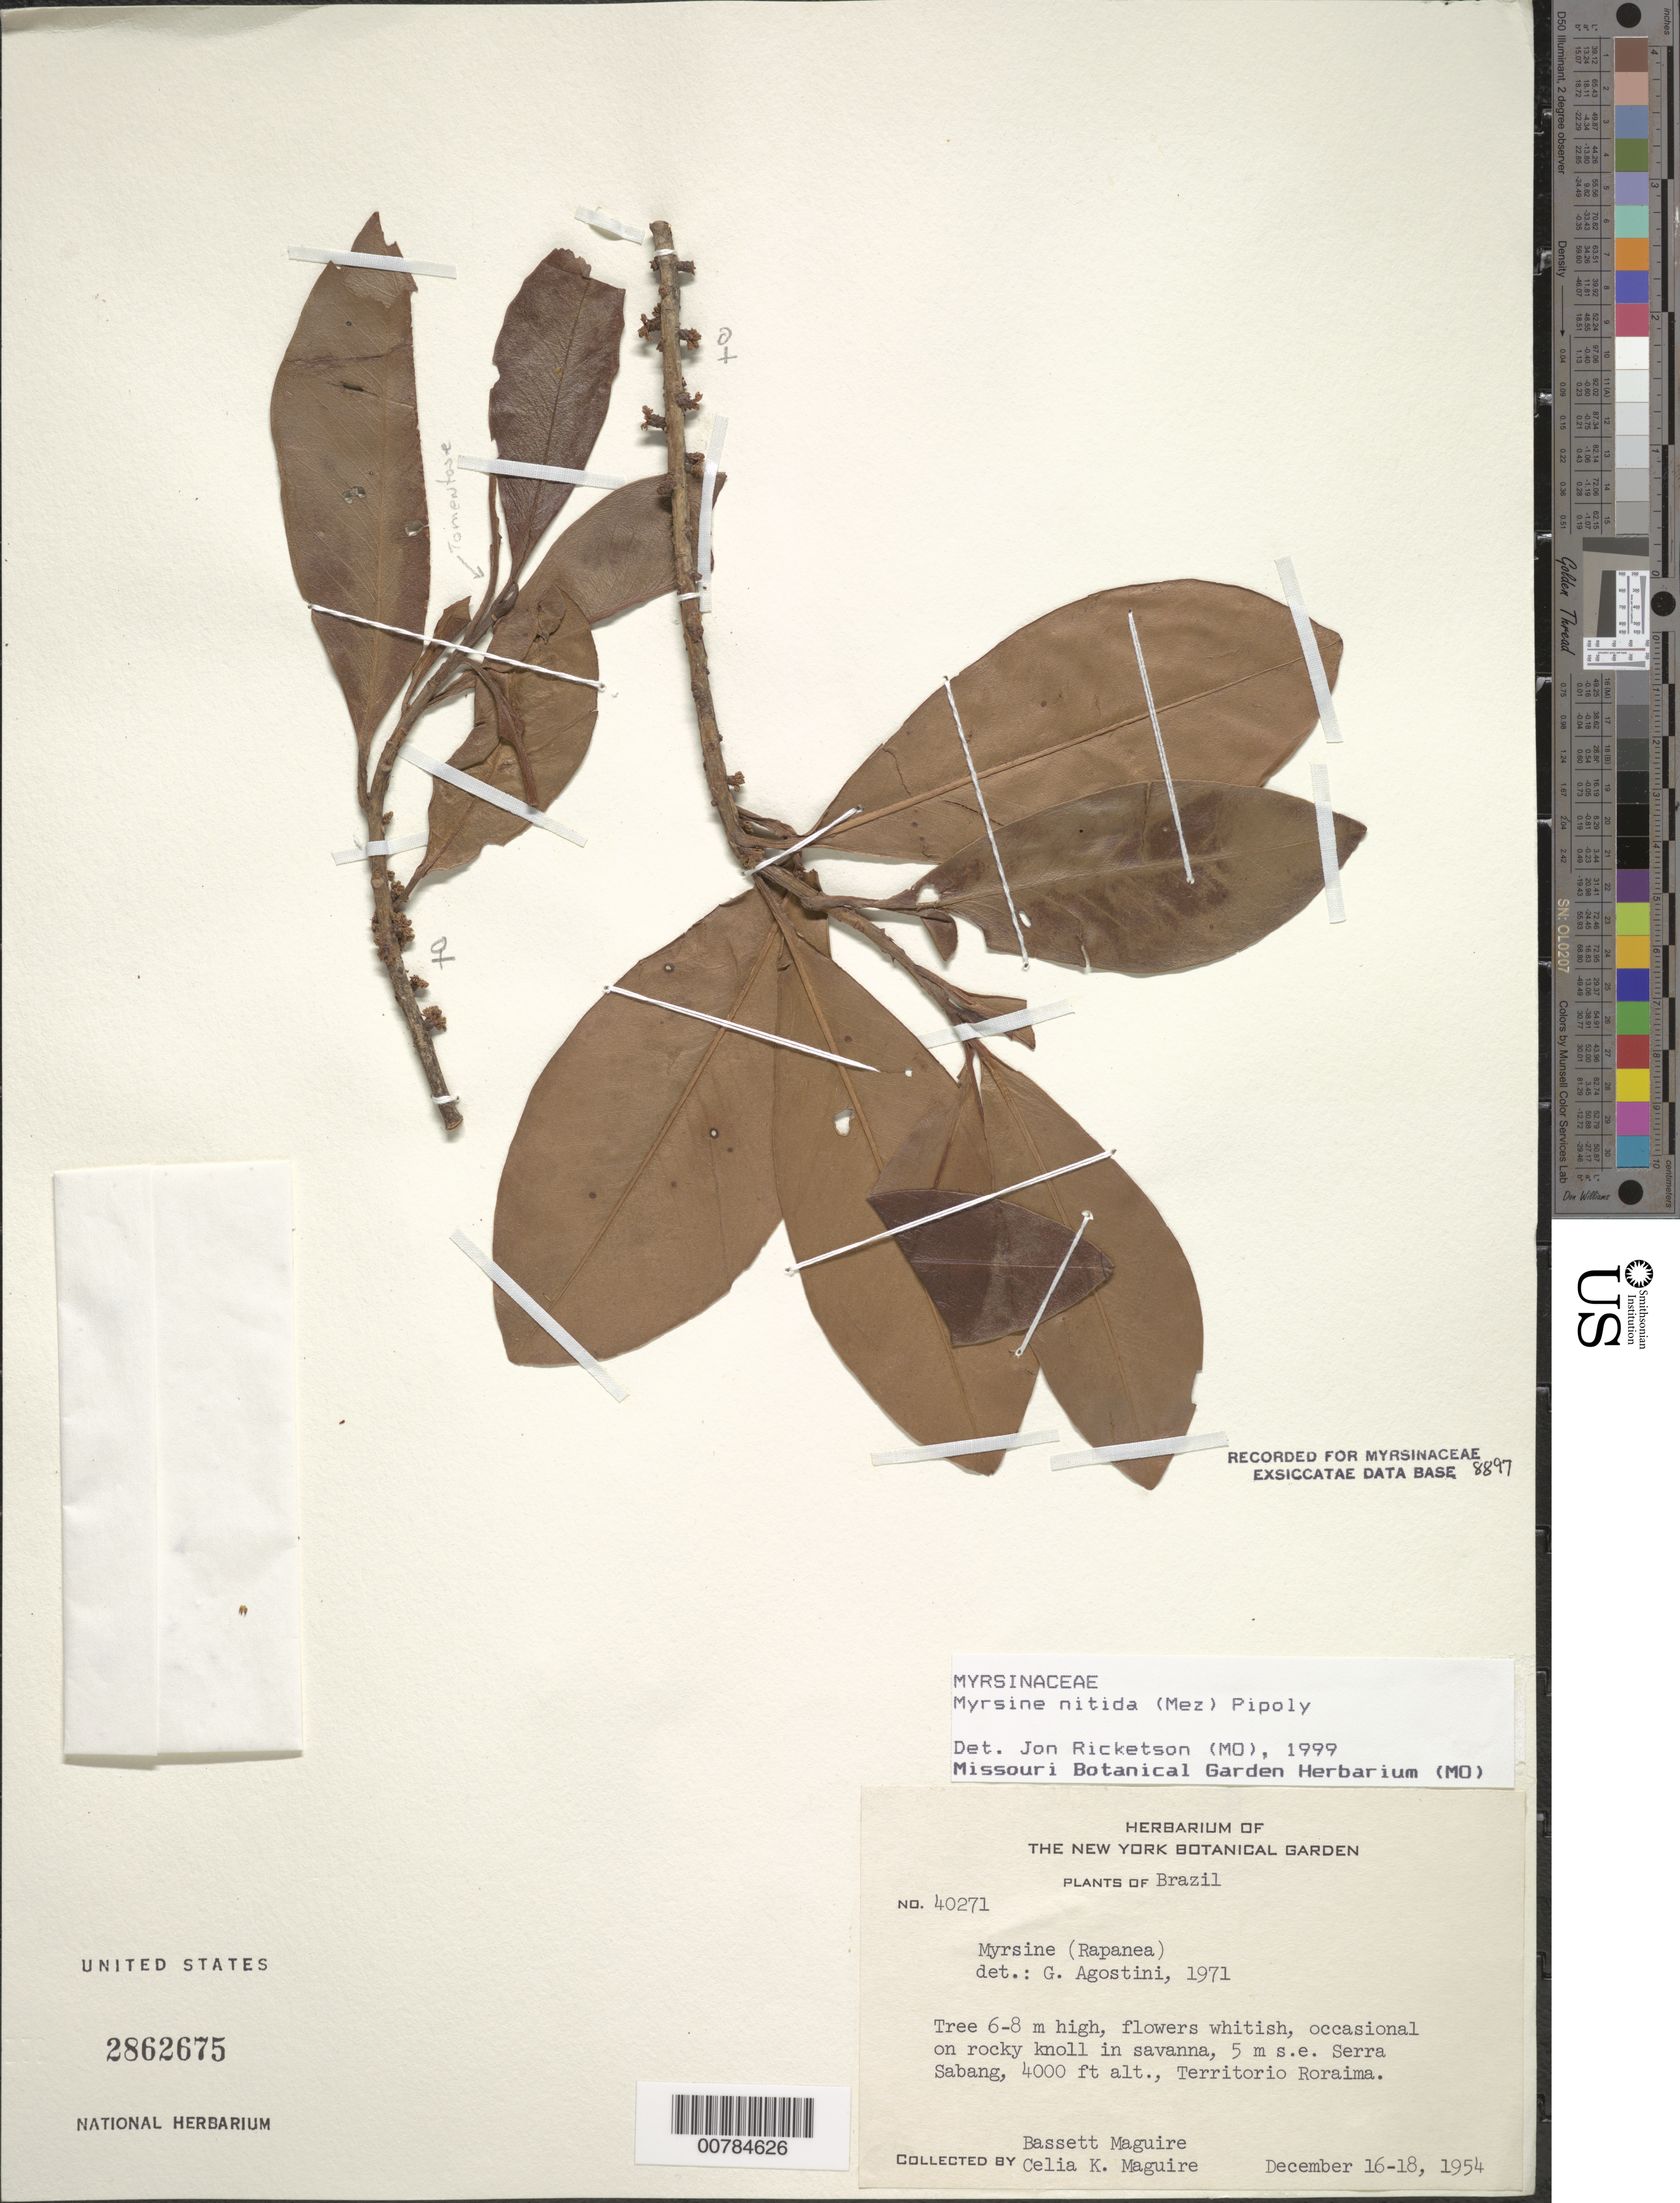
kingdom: Plantae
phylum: Tracheophyta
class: Magnoliopsida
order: Ericales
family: Primulaceae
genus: Myrsine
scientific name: Myrsine nitida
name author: (Mez) Pipoly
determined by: Ricketson, --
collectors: B. Maguire & C. K. Maguire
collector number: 40271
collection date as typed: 16-Dec-54 to 18-Dec-54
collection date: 1954-12-16/1954-12-18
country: Venezuela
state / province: Bolívar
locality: Serra Sabang, 5 km SE of; frontier between territorío do Río Branco, Brazil and estado Bolívar, Venezuela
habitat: Rocky knoll in savanna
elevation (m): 1219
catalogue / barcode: US 2862675